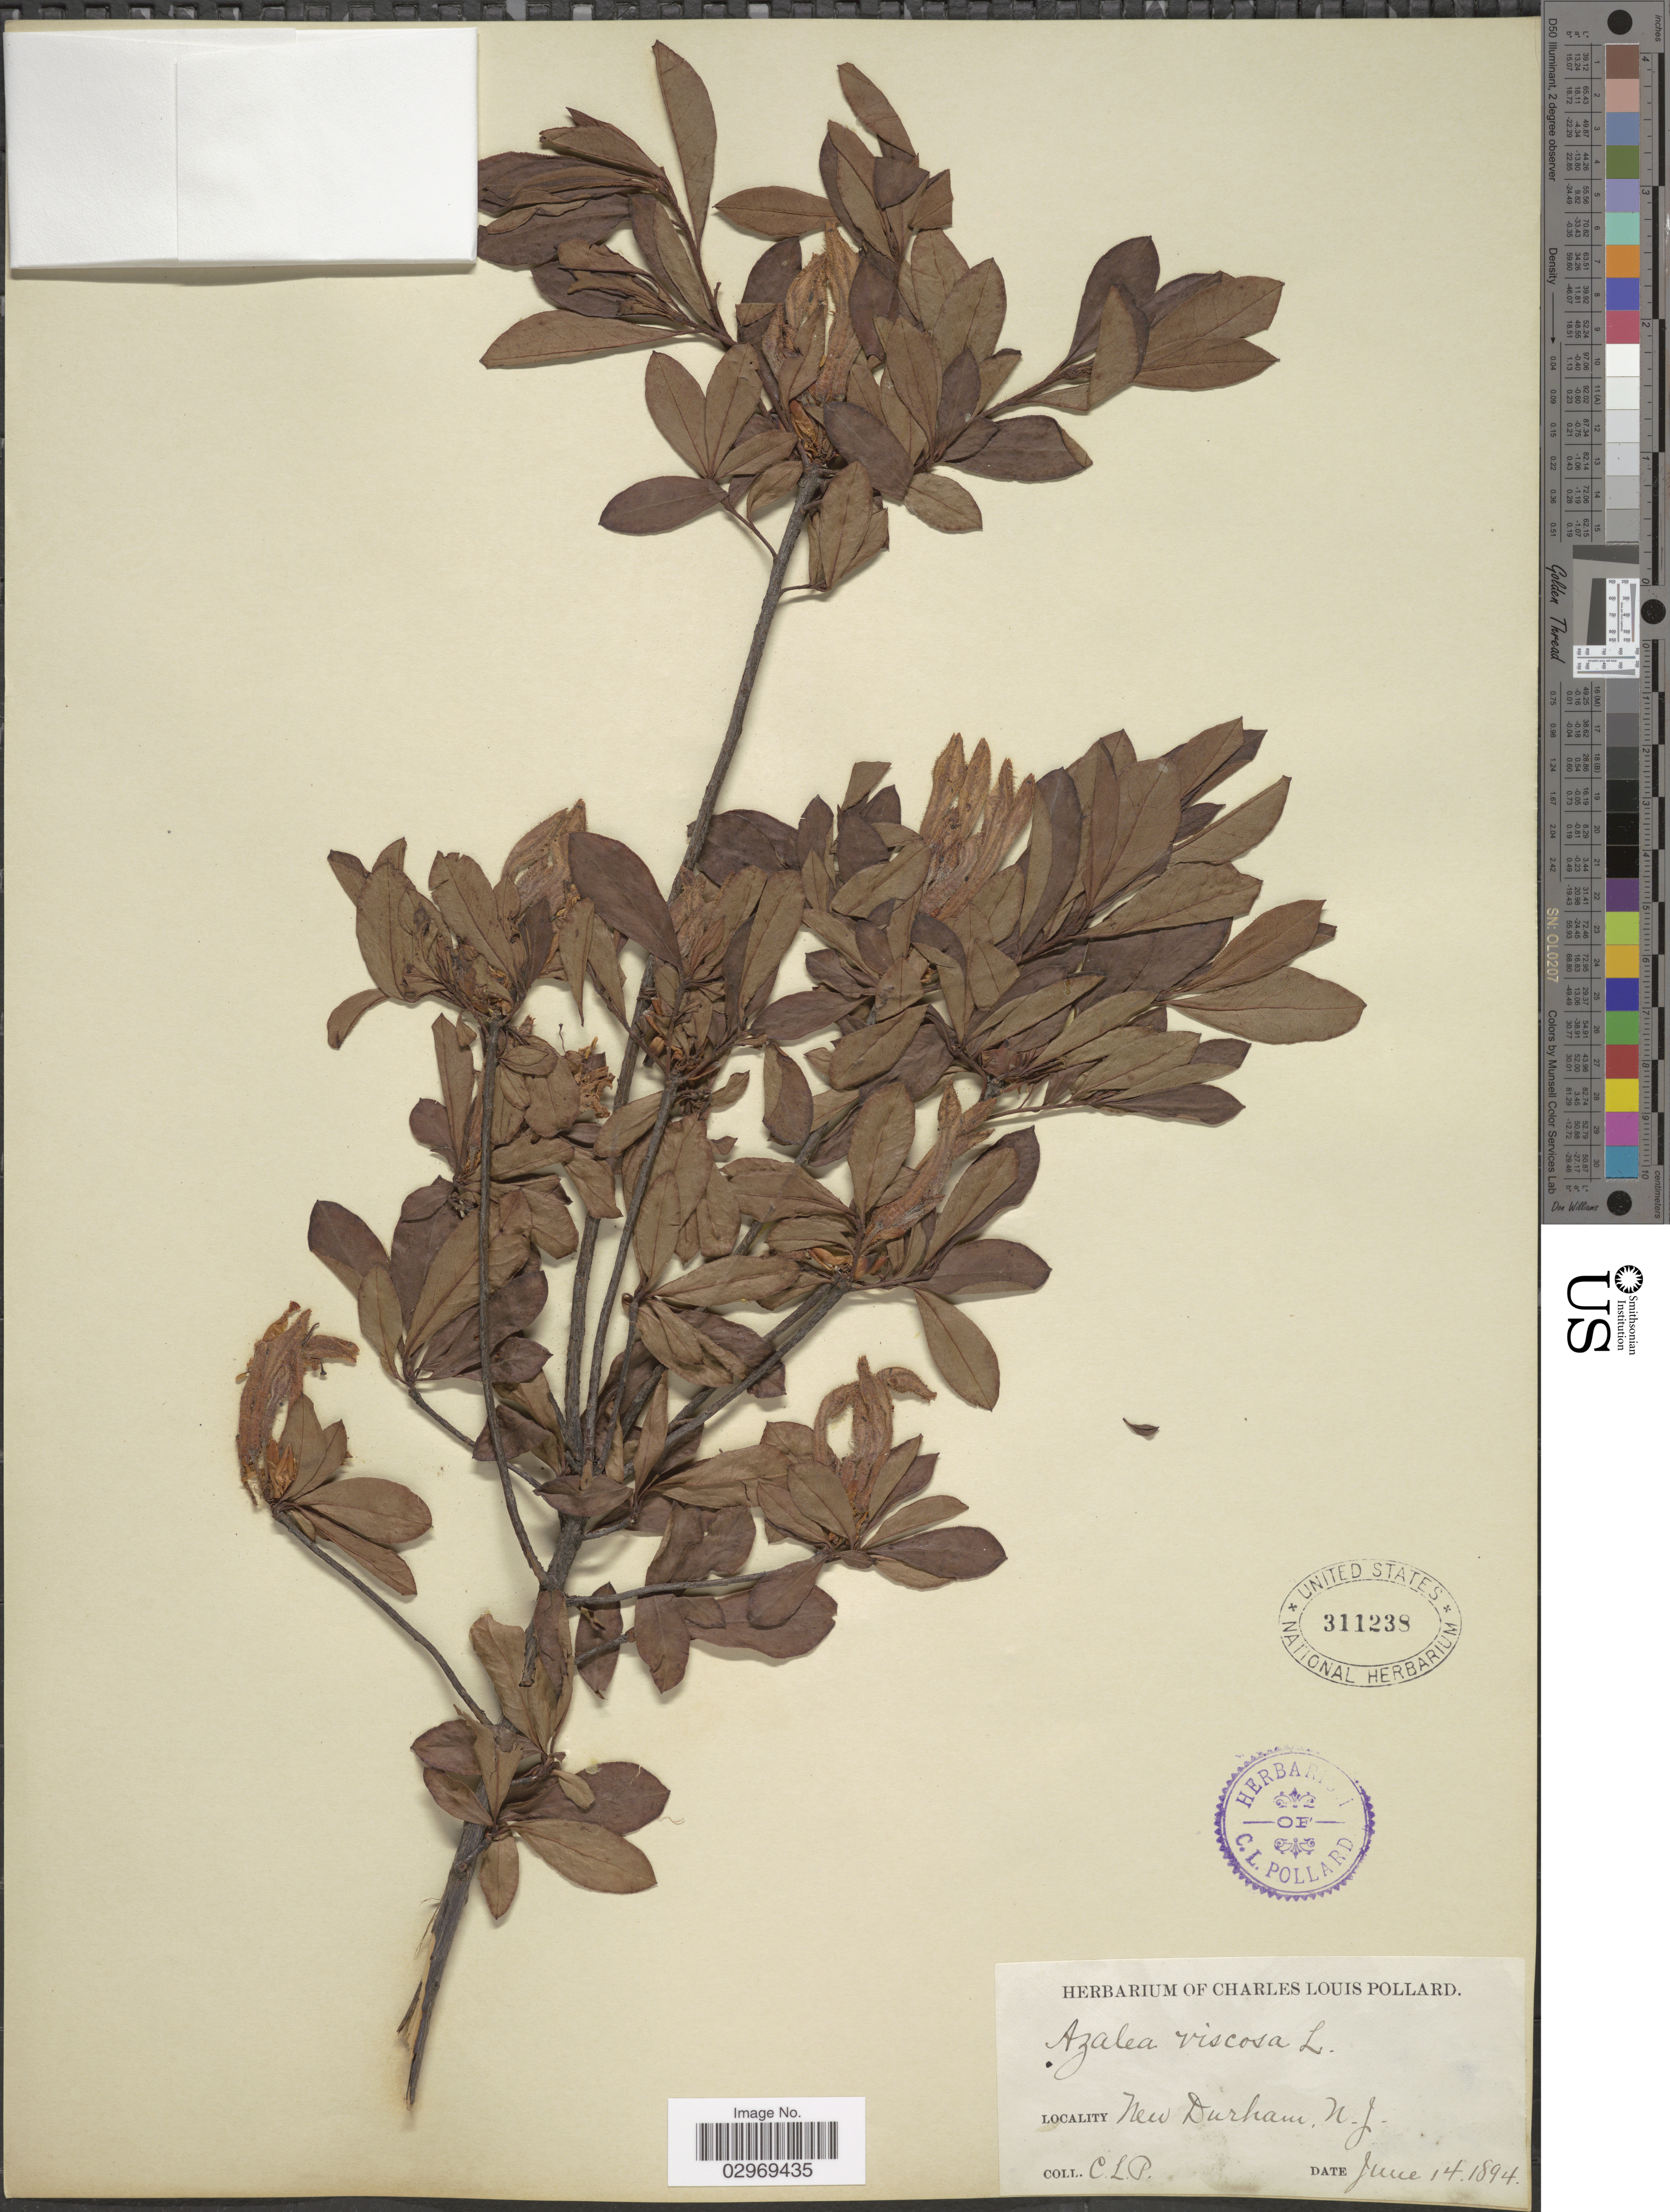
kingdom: Plantae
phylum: Tracheophyta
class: Magnoliopsida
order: Ericales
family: Ericaceae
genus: Rhododendron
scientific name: Rhododendron viscosum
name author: (L.) Torr.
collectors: C. L. Pollard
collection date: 1894-06-14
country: United States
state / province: New Jersey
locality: New Durham.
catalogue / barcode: US 311238